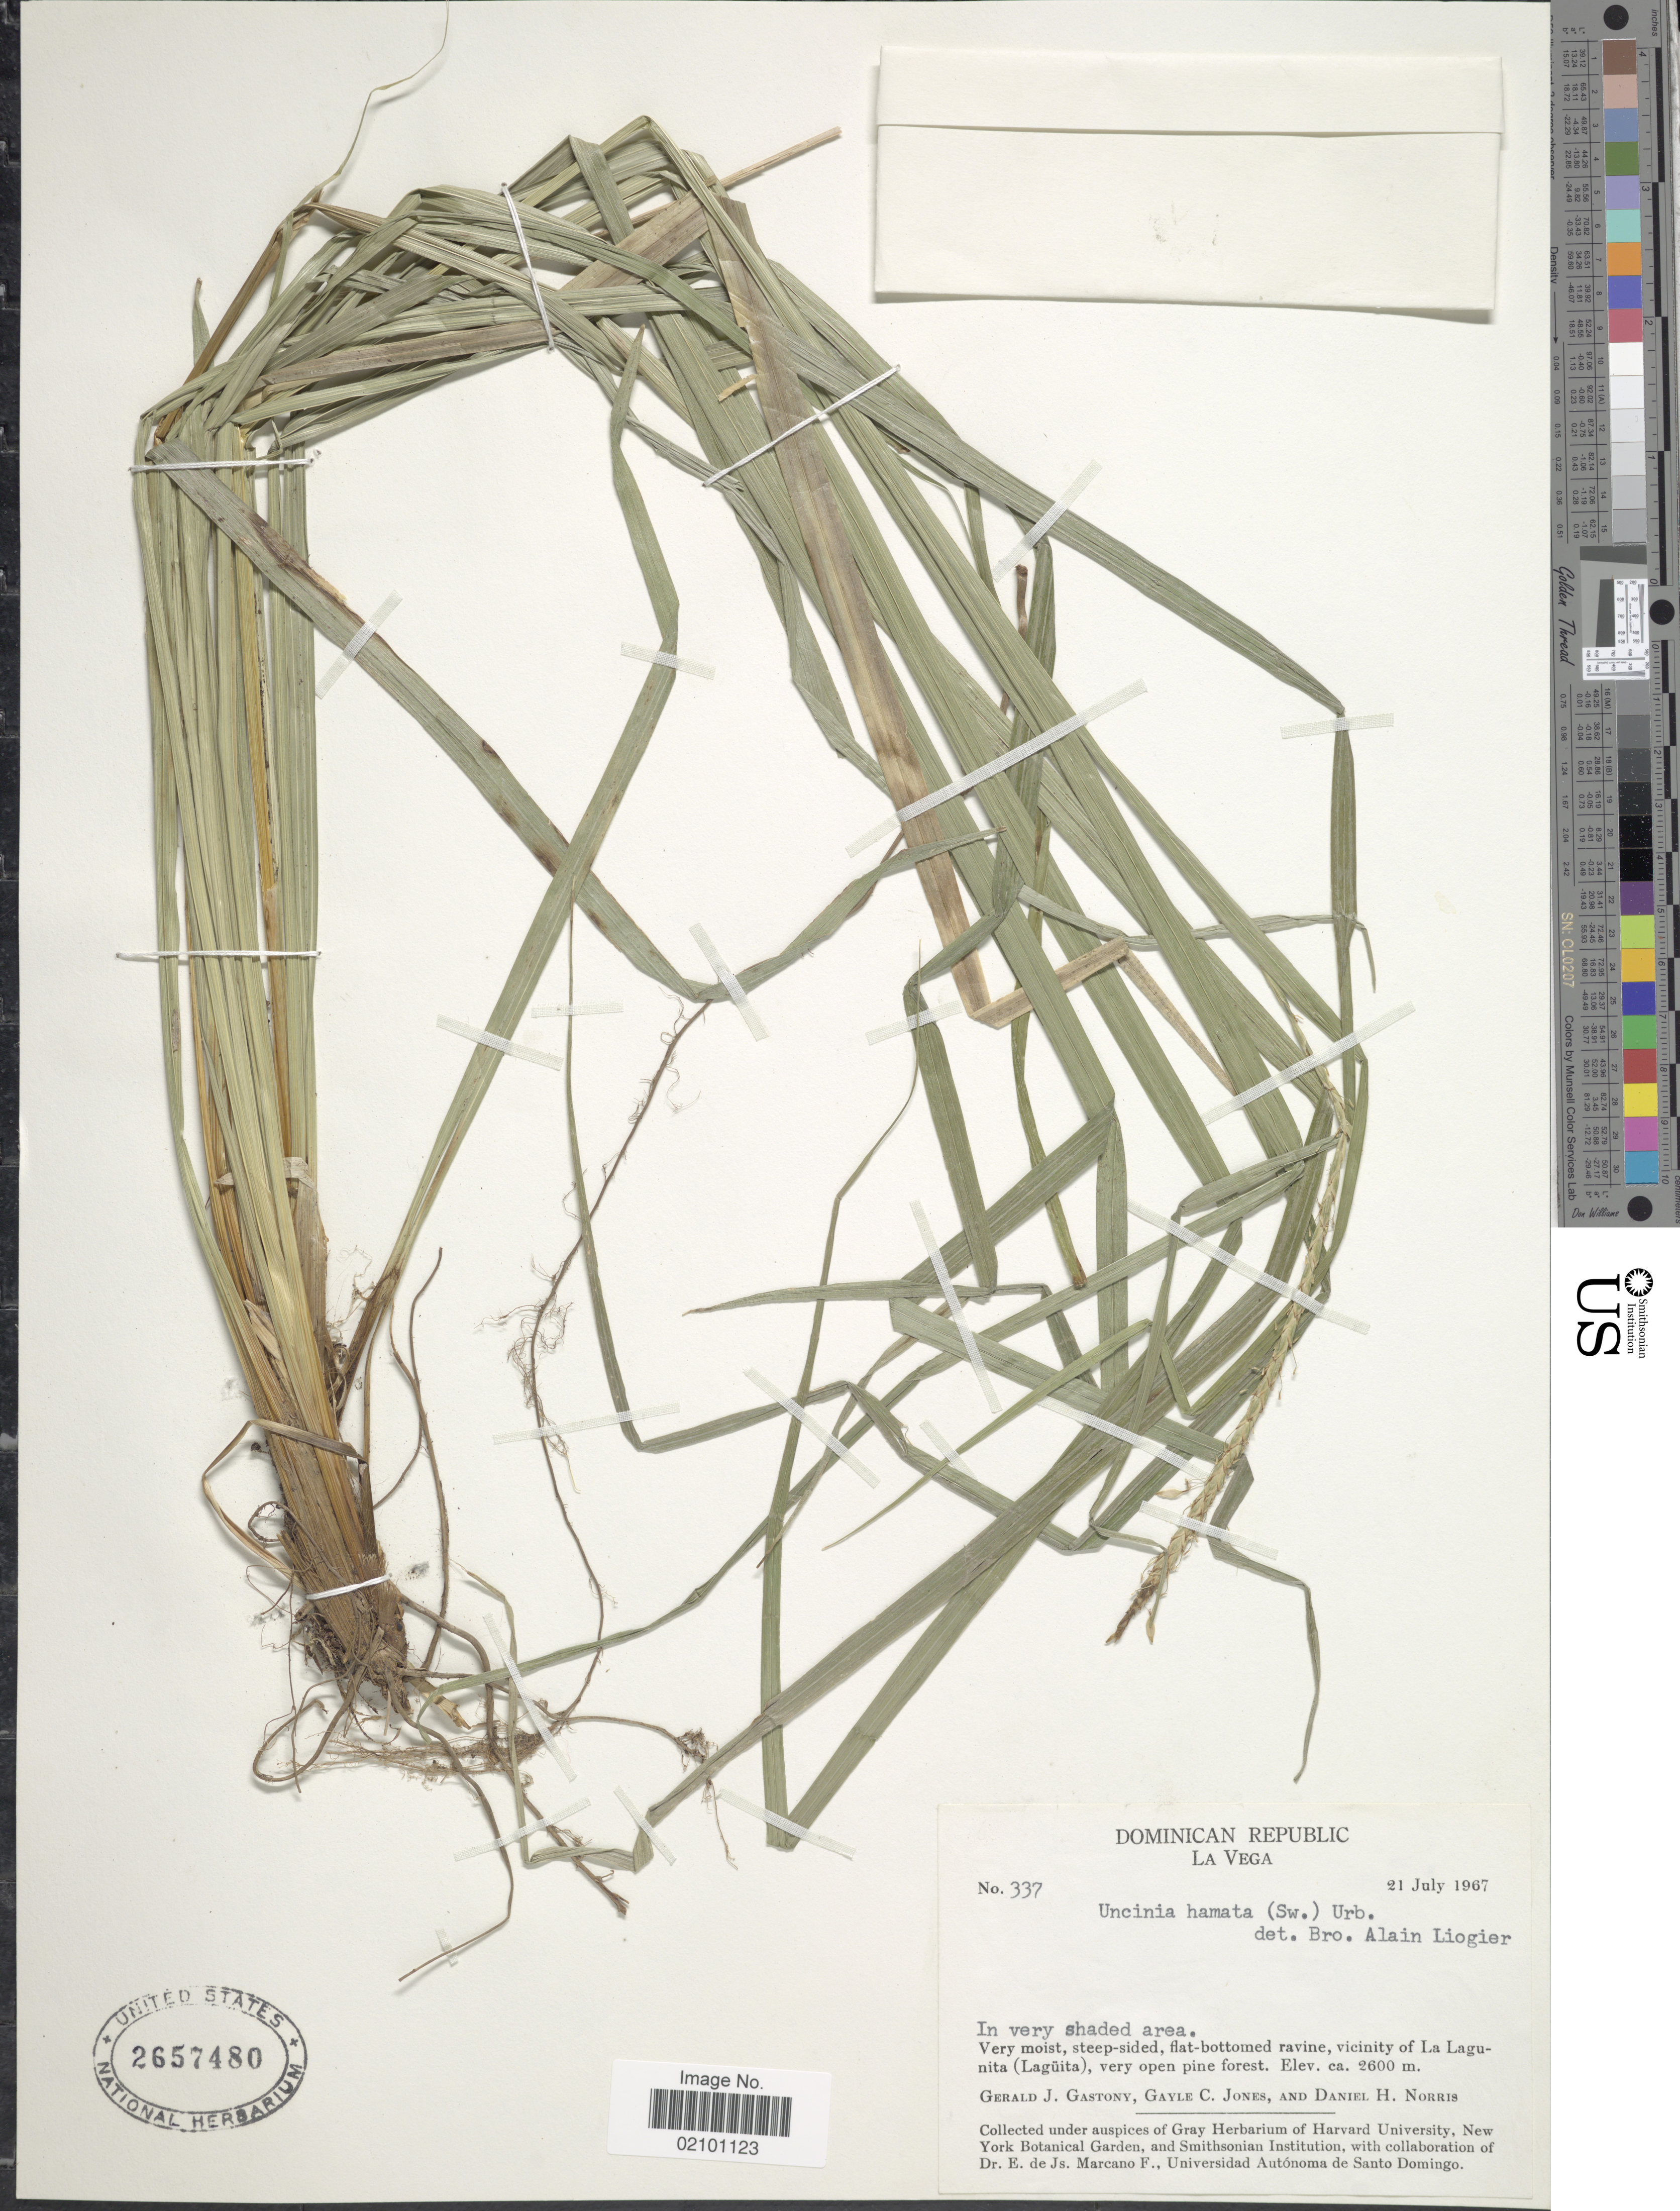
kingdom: Plantae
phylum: Tracheophyta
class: Liliopsida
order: Poales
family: Cyperaceae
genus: Carex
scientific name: Carex hamata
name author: Sw.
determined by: Strong, M. T., (US), Smithsonian Institution - National Museum of Natural History (UNITED STATES)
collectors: G. Gastony, G. C. Jones & D. Horris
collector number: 337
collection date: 1967-07-21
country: Dominican Republic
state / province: La Vega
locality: Vicinity of La Lagunita (Laguita)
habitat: In very shaded area. Very moist, steep-sided, flat-bottomed ravine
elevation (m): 2600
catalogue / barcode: US 2657480